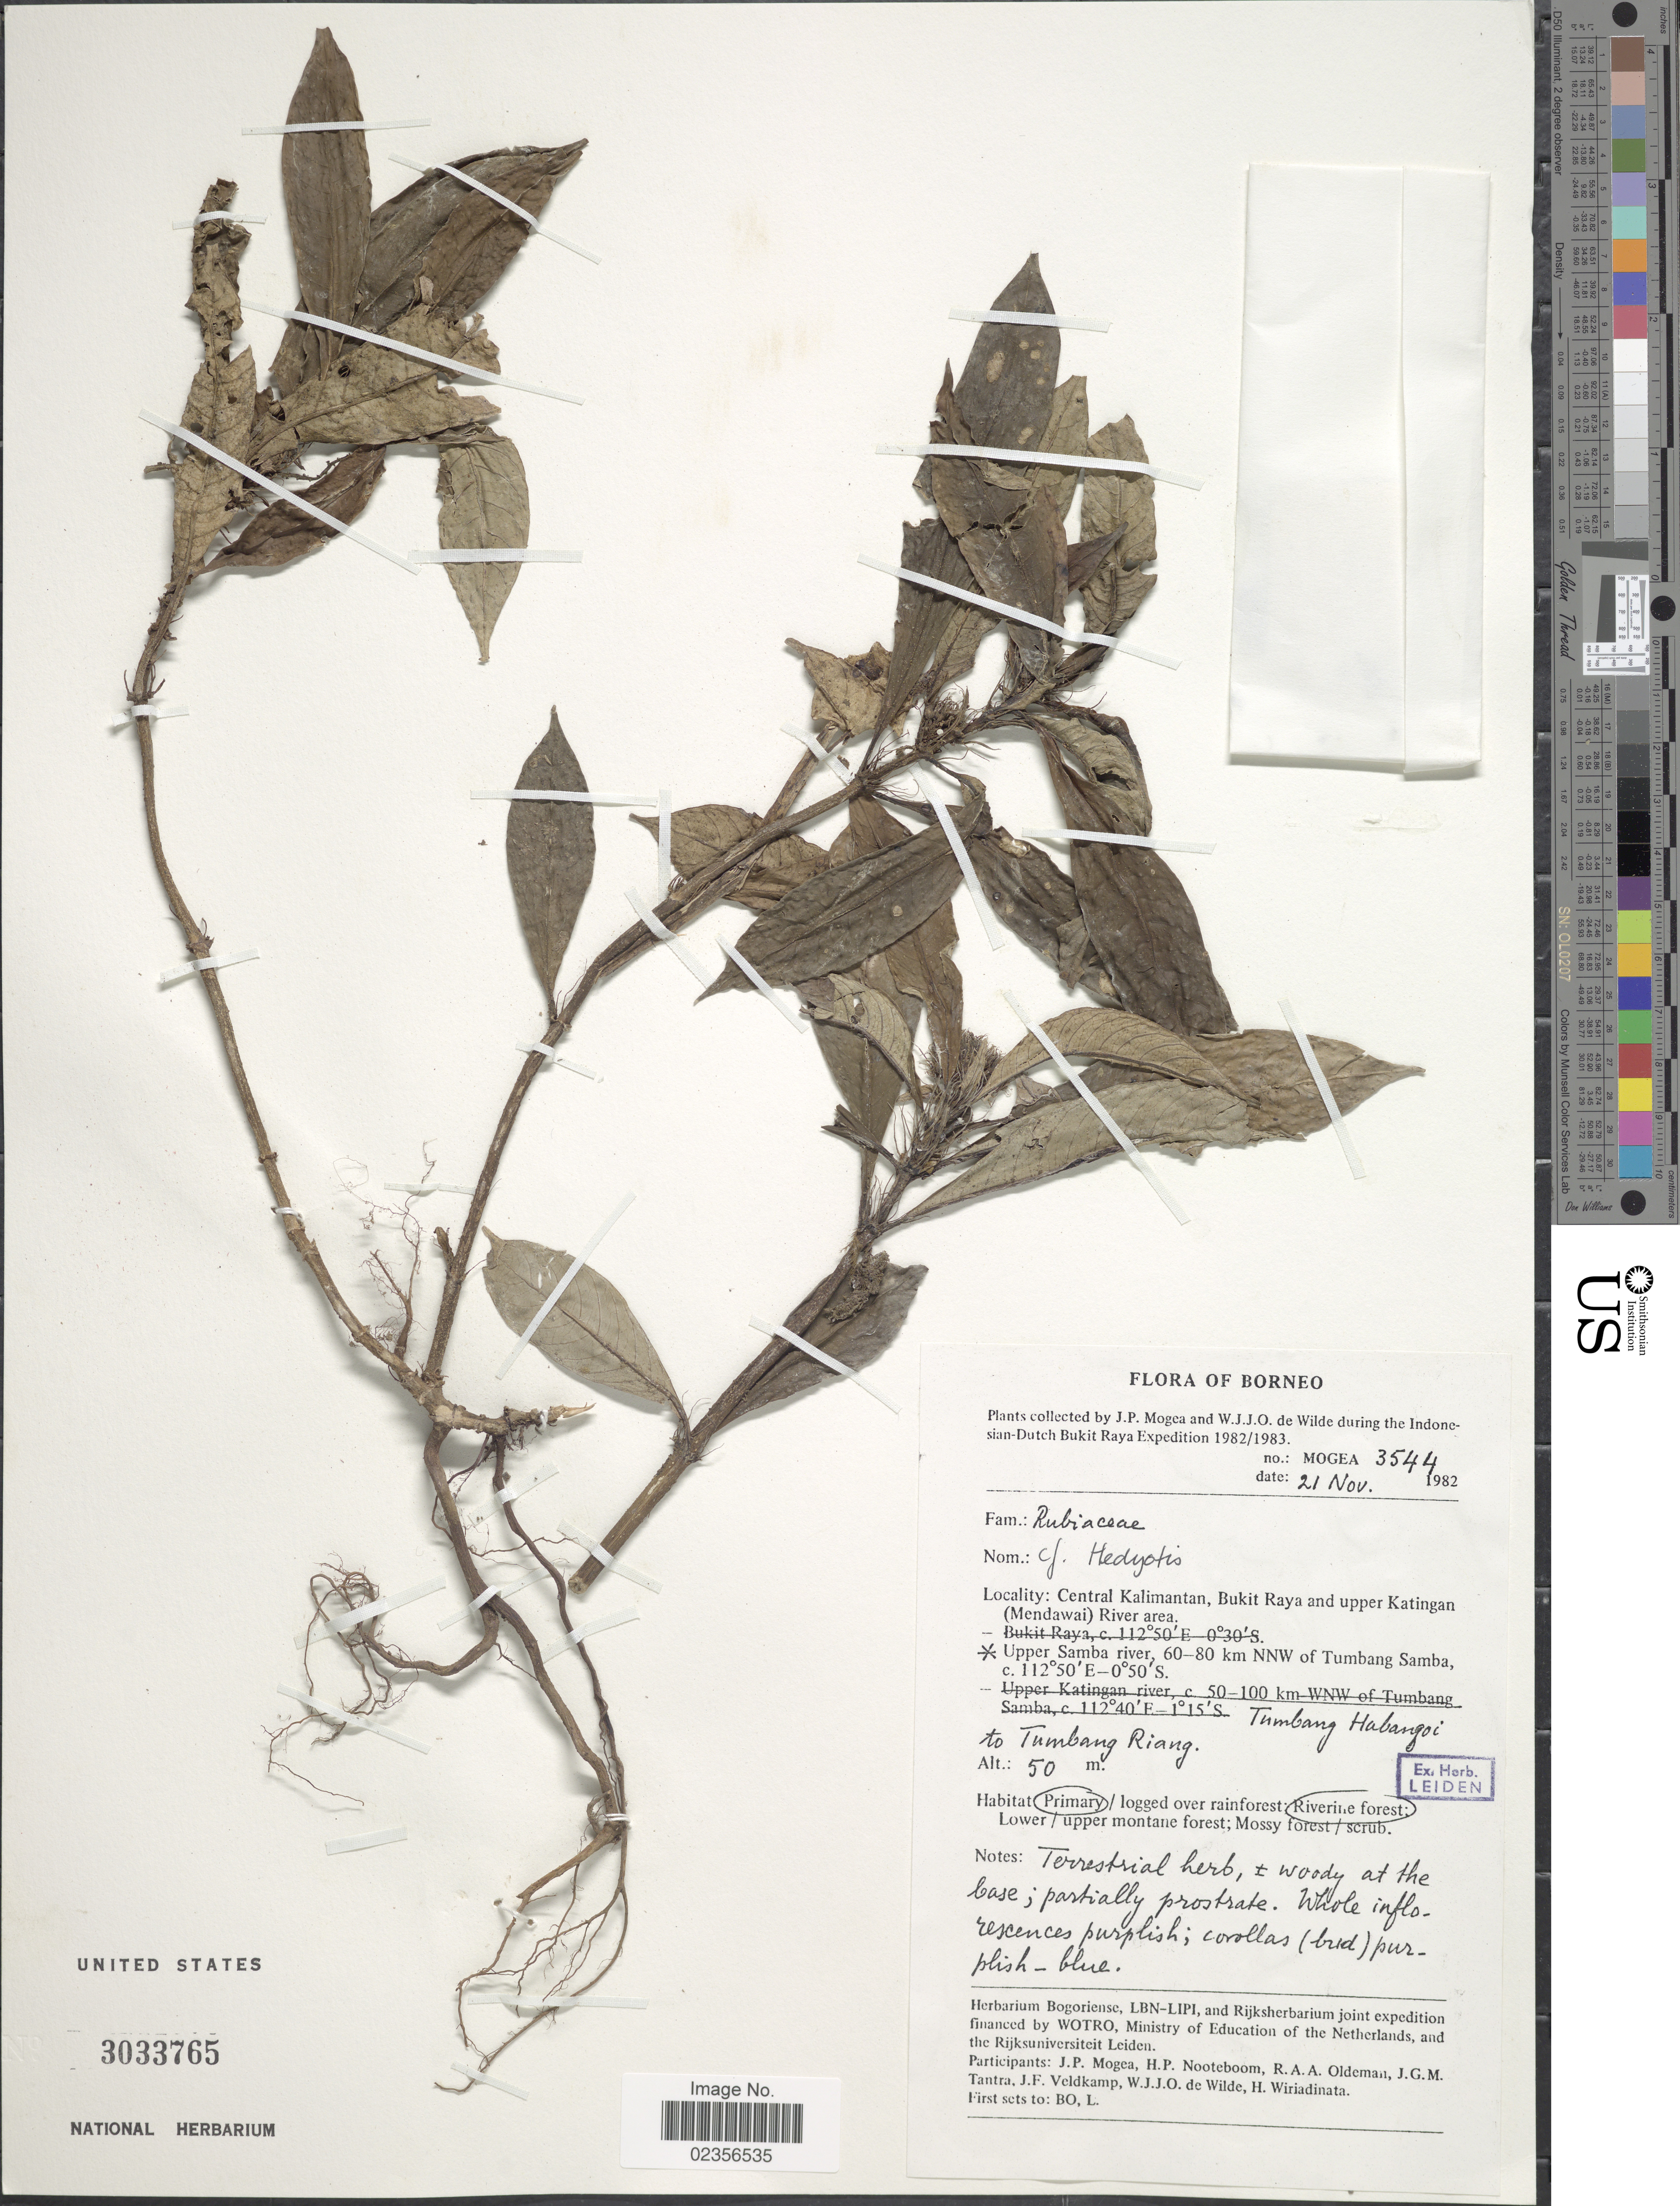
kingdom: Plantae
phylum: Tracheophyta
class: Magnoliopsida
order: Gentianales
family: Rubiaceae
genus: Hedyotis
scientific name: Hedyotis sp.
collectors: J. Mogea & W. J. de Wilde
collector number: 3544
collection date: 1982-11-21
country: Indonesia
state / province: Kalimantan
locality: Borneo. Central Kalimantan, Bukit Raya and upper Katingan (Mendawai) River area. Upper Samba river, 60-80 km NNW of Tumbang Samba, Tumbang Habangoi to Tumbang Riang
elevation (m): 50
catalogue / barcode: US 303376